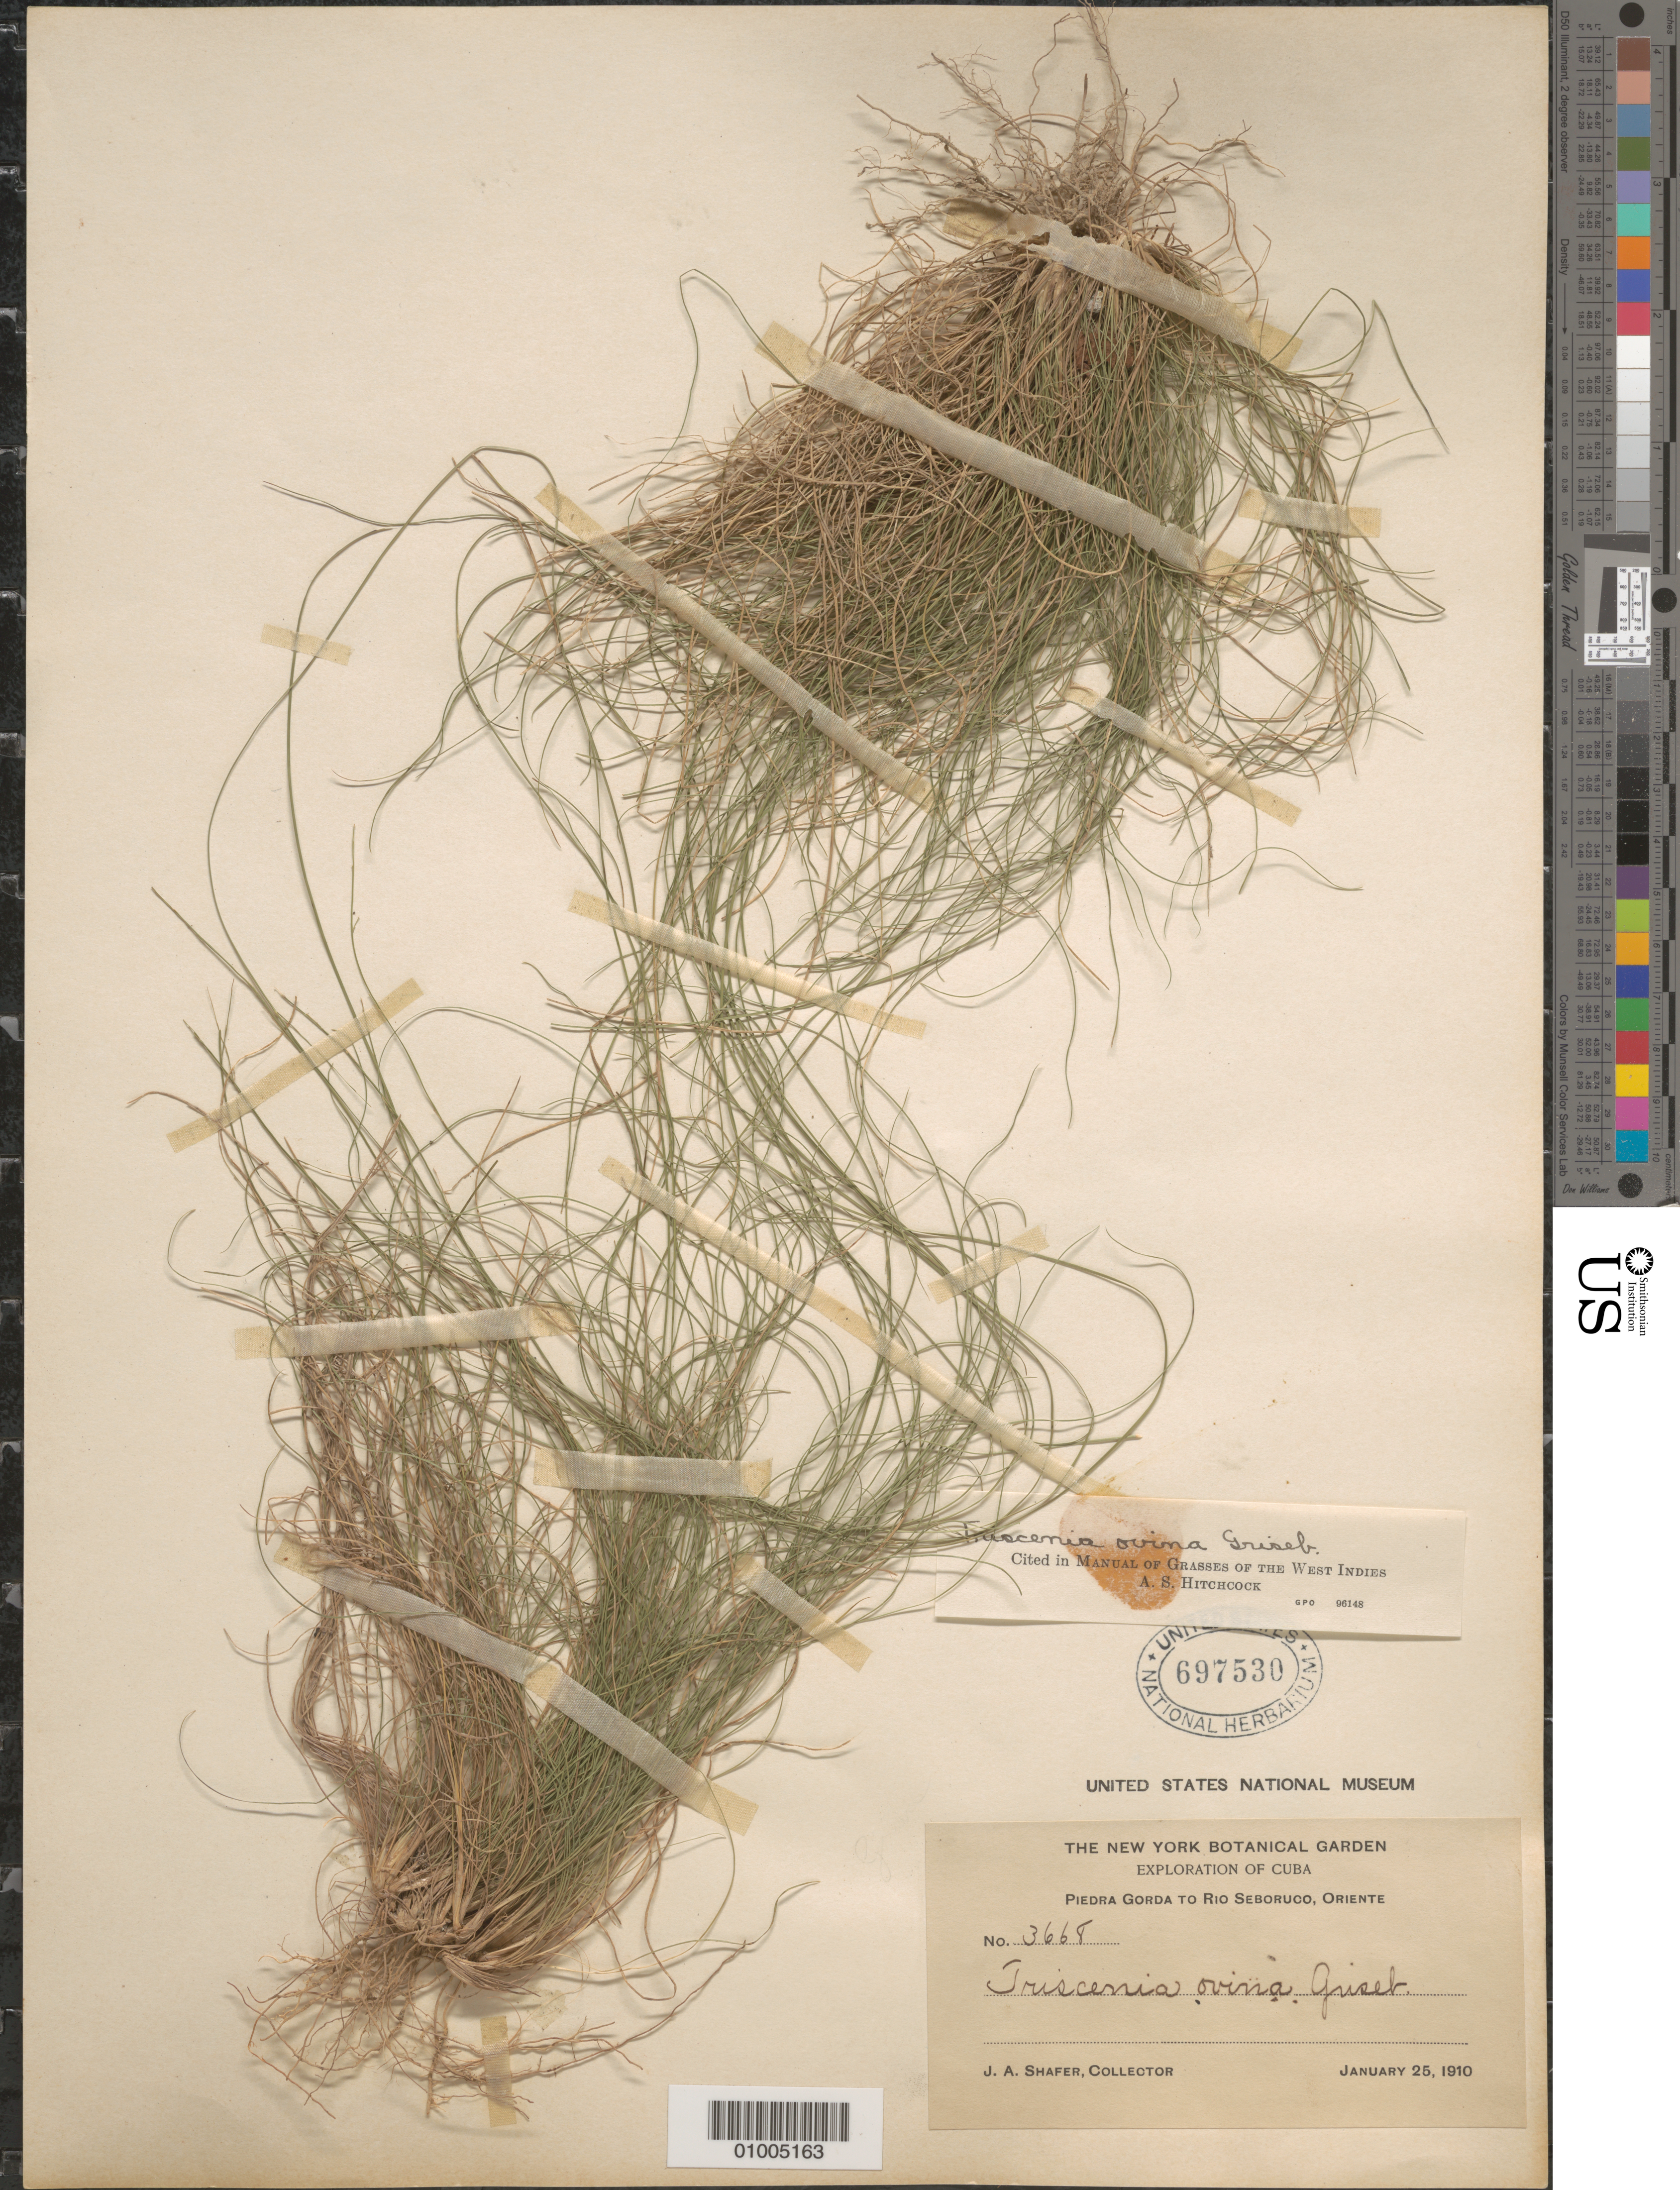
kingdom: Plantae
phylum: Tracheophyta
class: Liliopsida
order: Poales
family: Poaceae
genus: Triscenia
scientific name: Triscenia ovina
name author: Griseb.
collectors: J. A. Shafer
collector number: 3668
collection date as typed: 25 Jan 1910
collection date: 1910-01-25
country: Cuba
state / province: Oriente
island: Cuba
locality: Piedra Gorda to Rio Seboruco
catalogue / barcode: US 697530